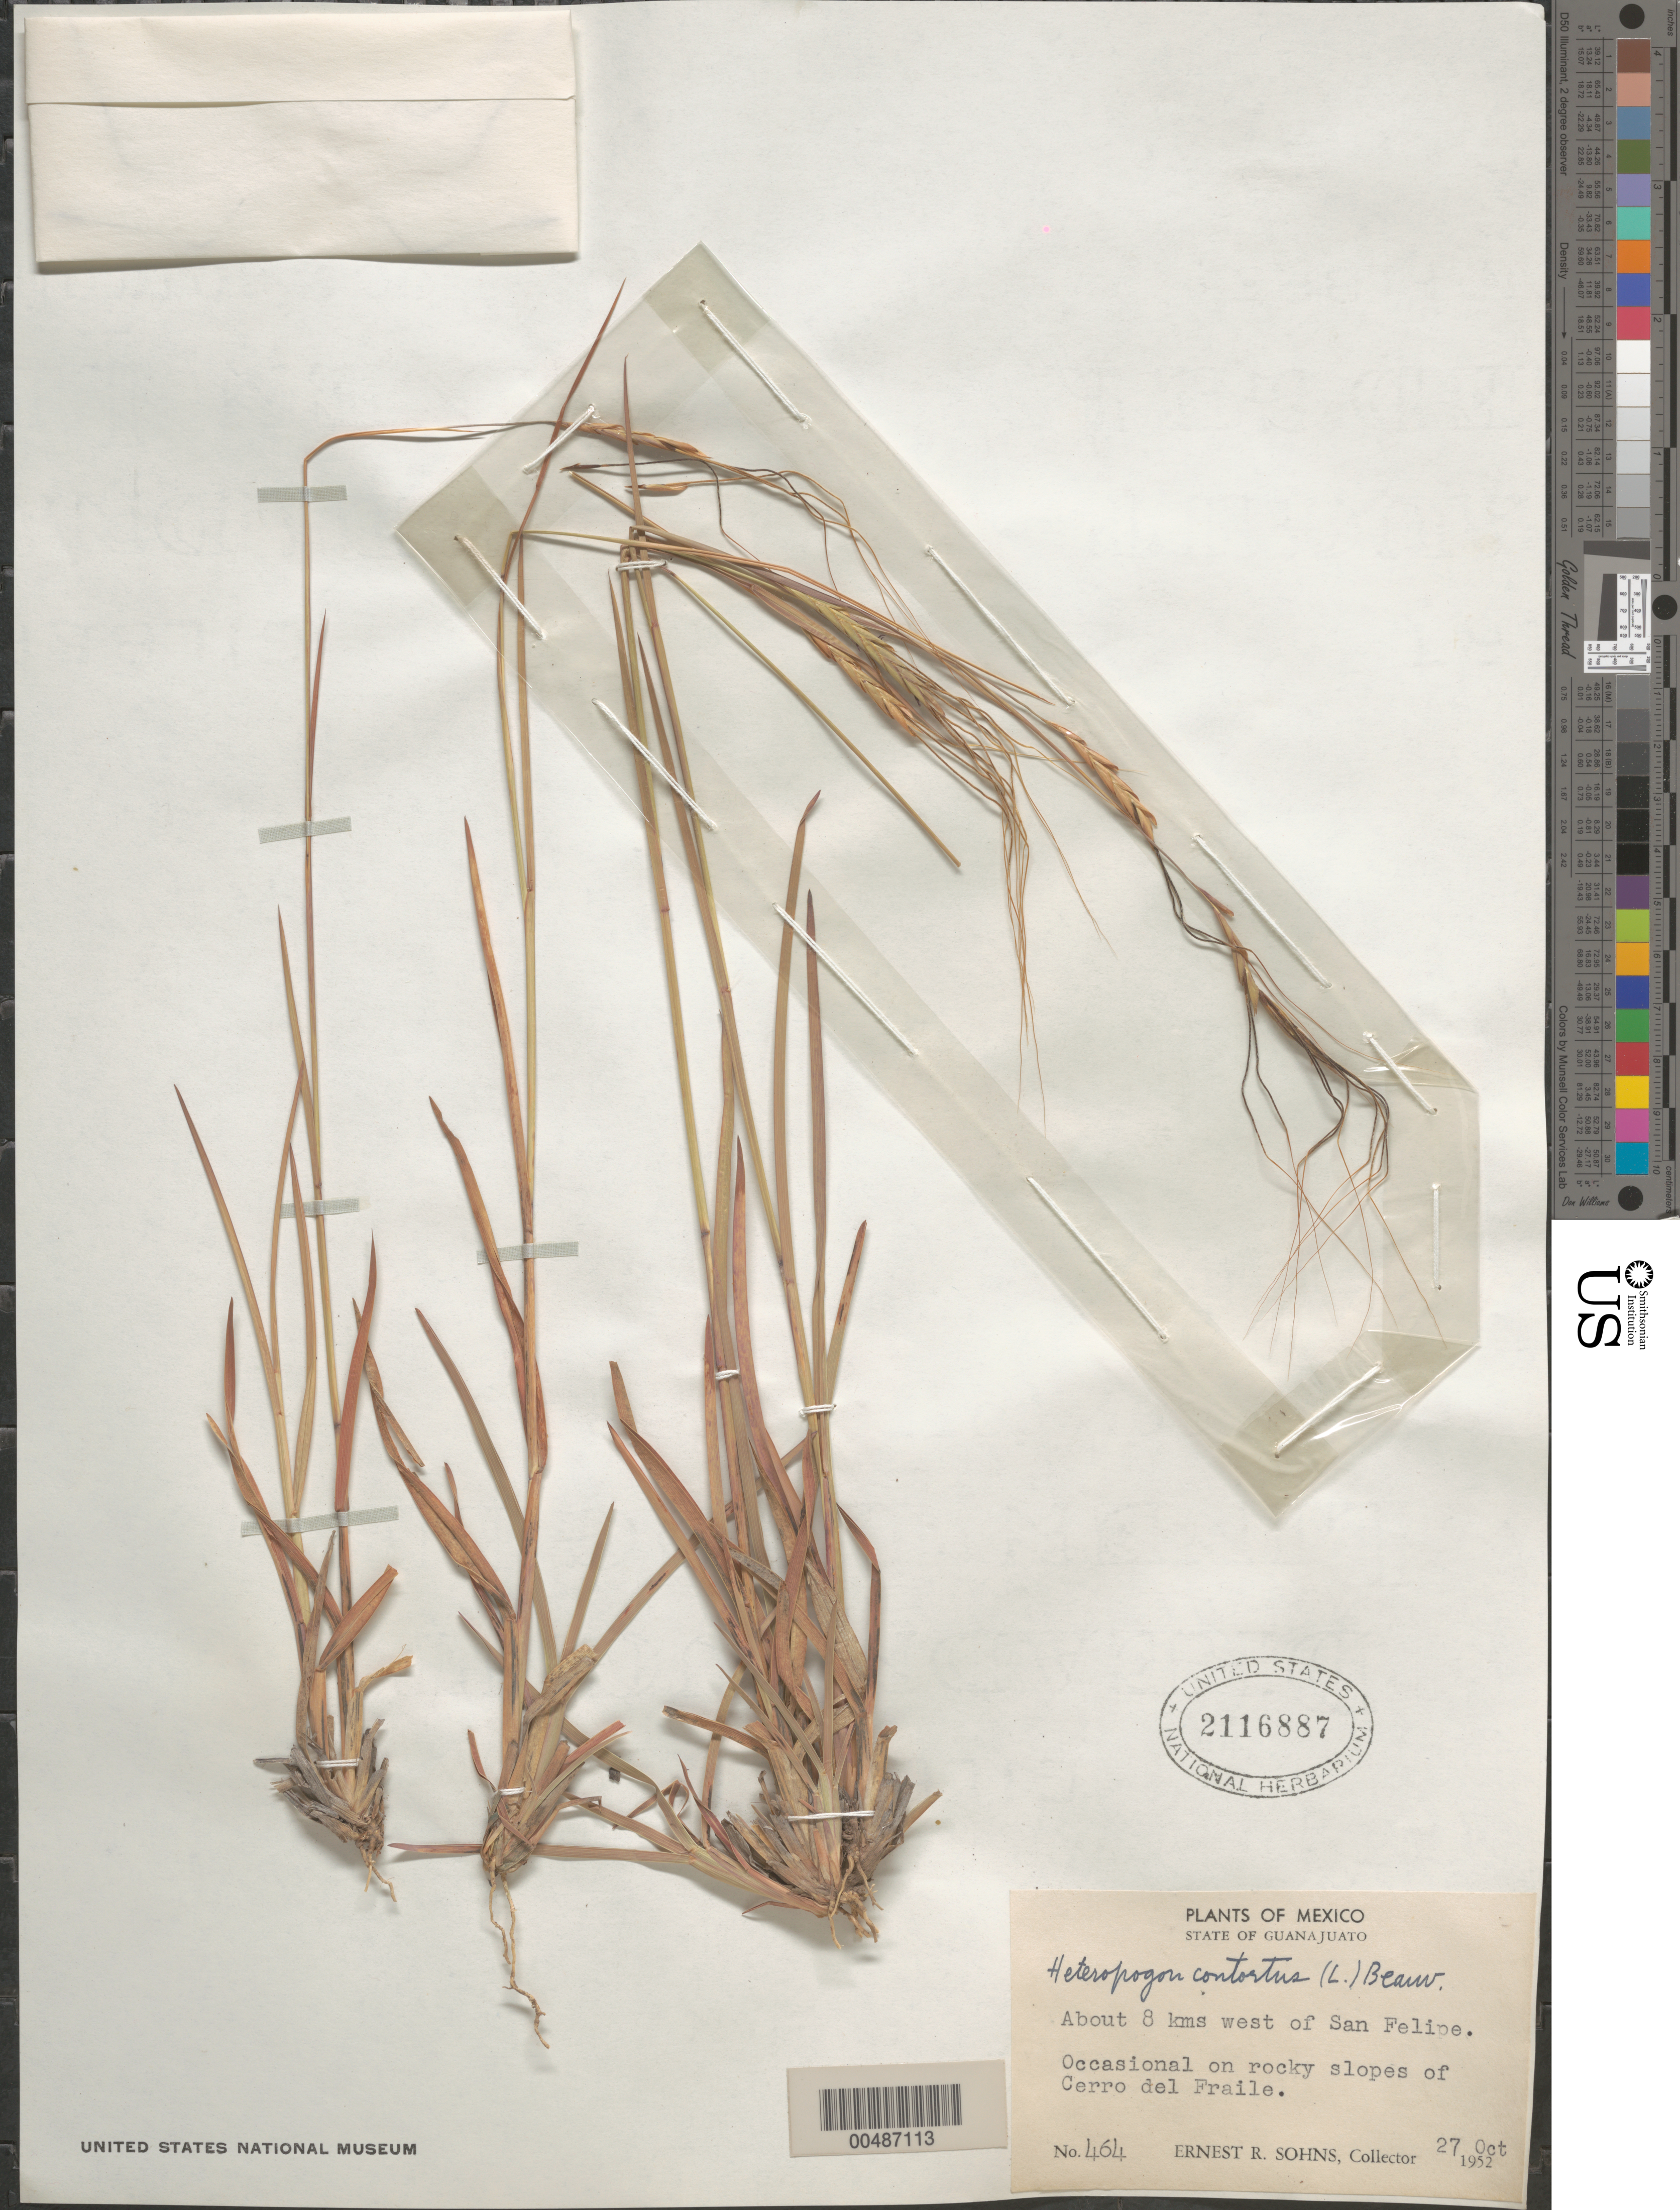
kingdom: Plantae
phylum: Tracheophyta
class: Liliopsida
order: Poales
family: Poaceae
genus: Heteropogon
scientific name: Heteropogon contortus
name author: (L.) P. Beauv. ex Roem. & Schult.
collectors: E. R. Sohns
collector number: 464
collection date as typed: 27 Oct 1952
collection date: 1952-10-27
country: Mexico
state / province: Guanajuato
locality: About 8 km W of San Felipe, slopes of Cerro del Fraile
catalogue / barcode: US 2116887